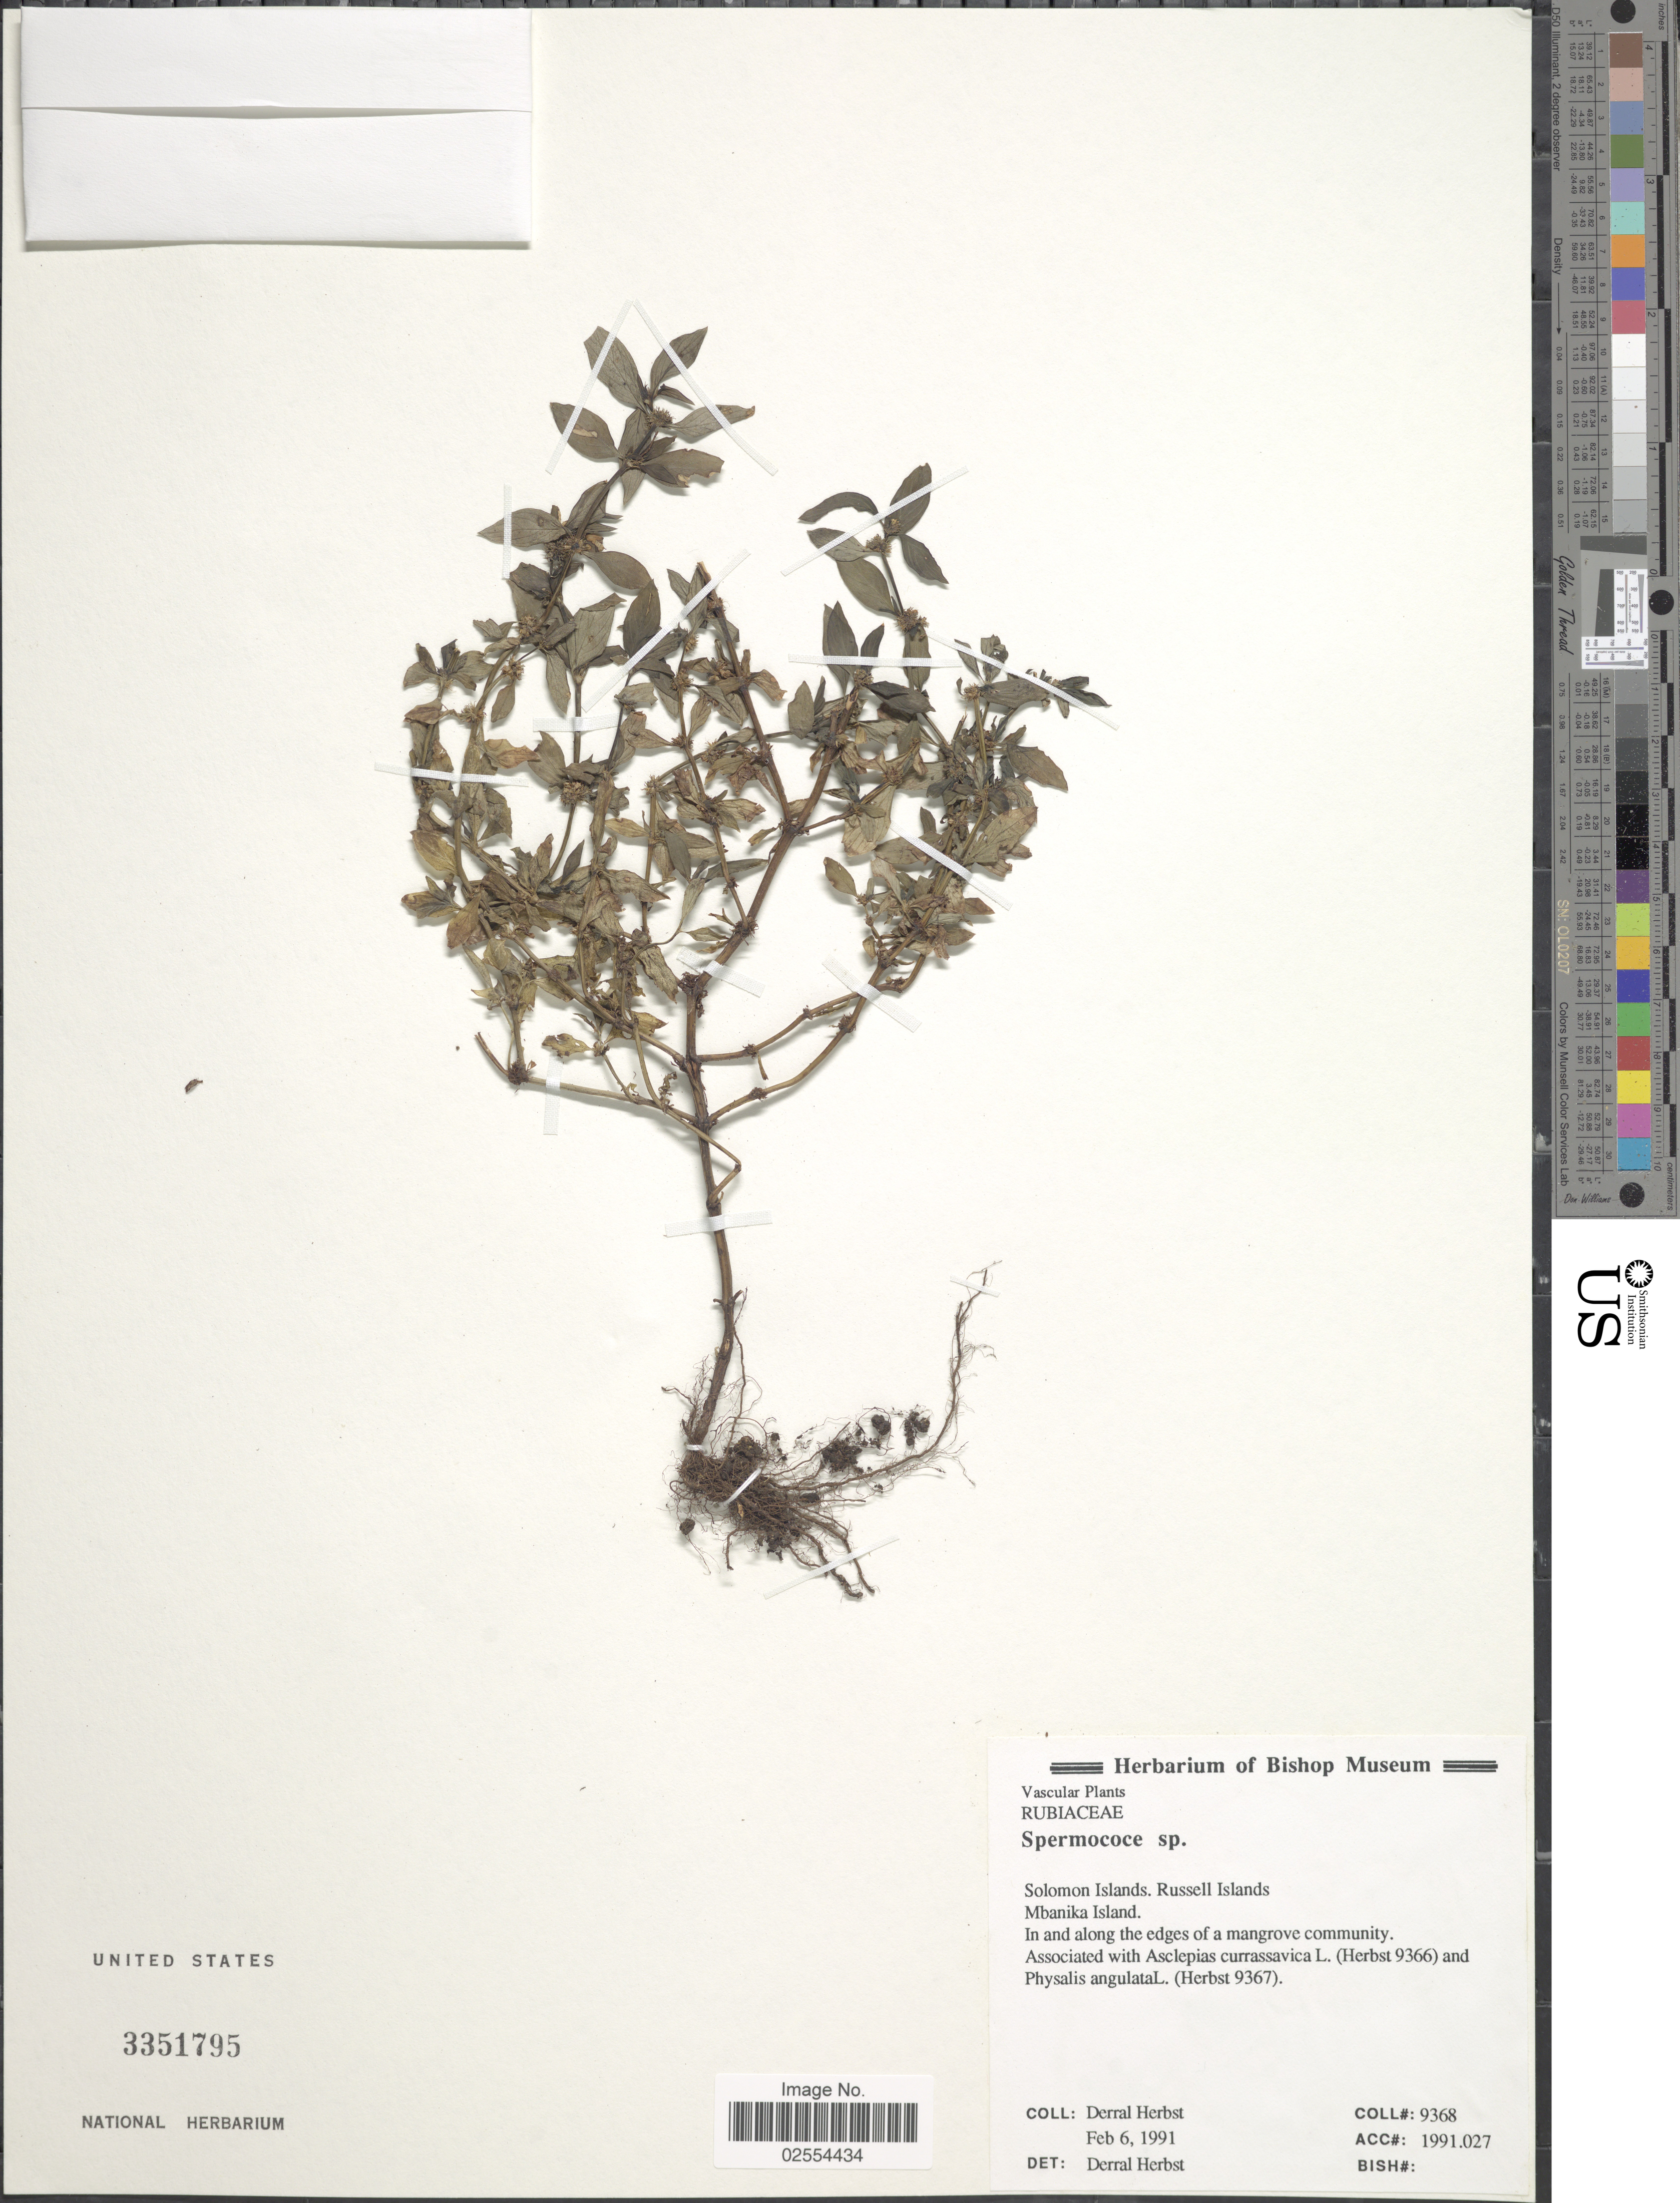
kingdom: Plantae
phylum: Tracheophyta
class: Magnoliopsida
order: Gentianales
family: Rubiaceae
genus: Spermacoce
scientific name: Spermacoce sp.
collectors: D. R. Herbst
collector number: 9368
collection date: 1991-02-06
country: Solomon Islands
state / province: Solomon Islands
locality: Russell Islands, Mbanika Island, in and along the edges of a mangrove community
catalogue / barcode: US 3351795